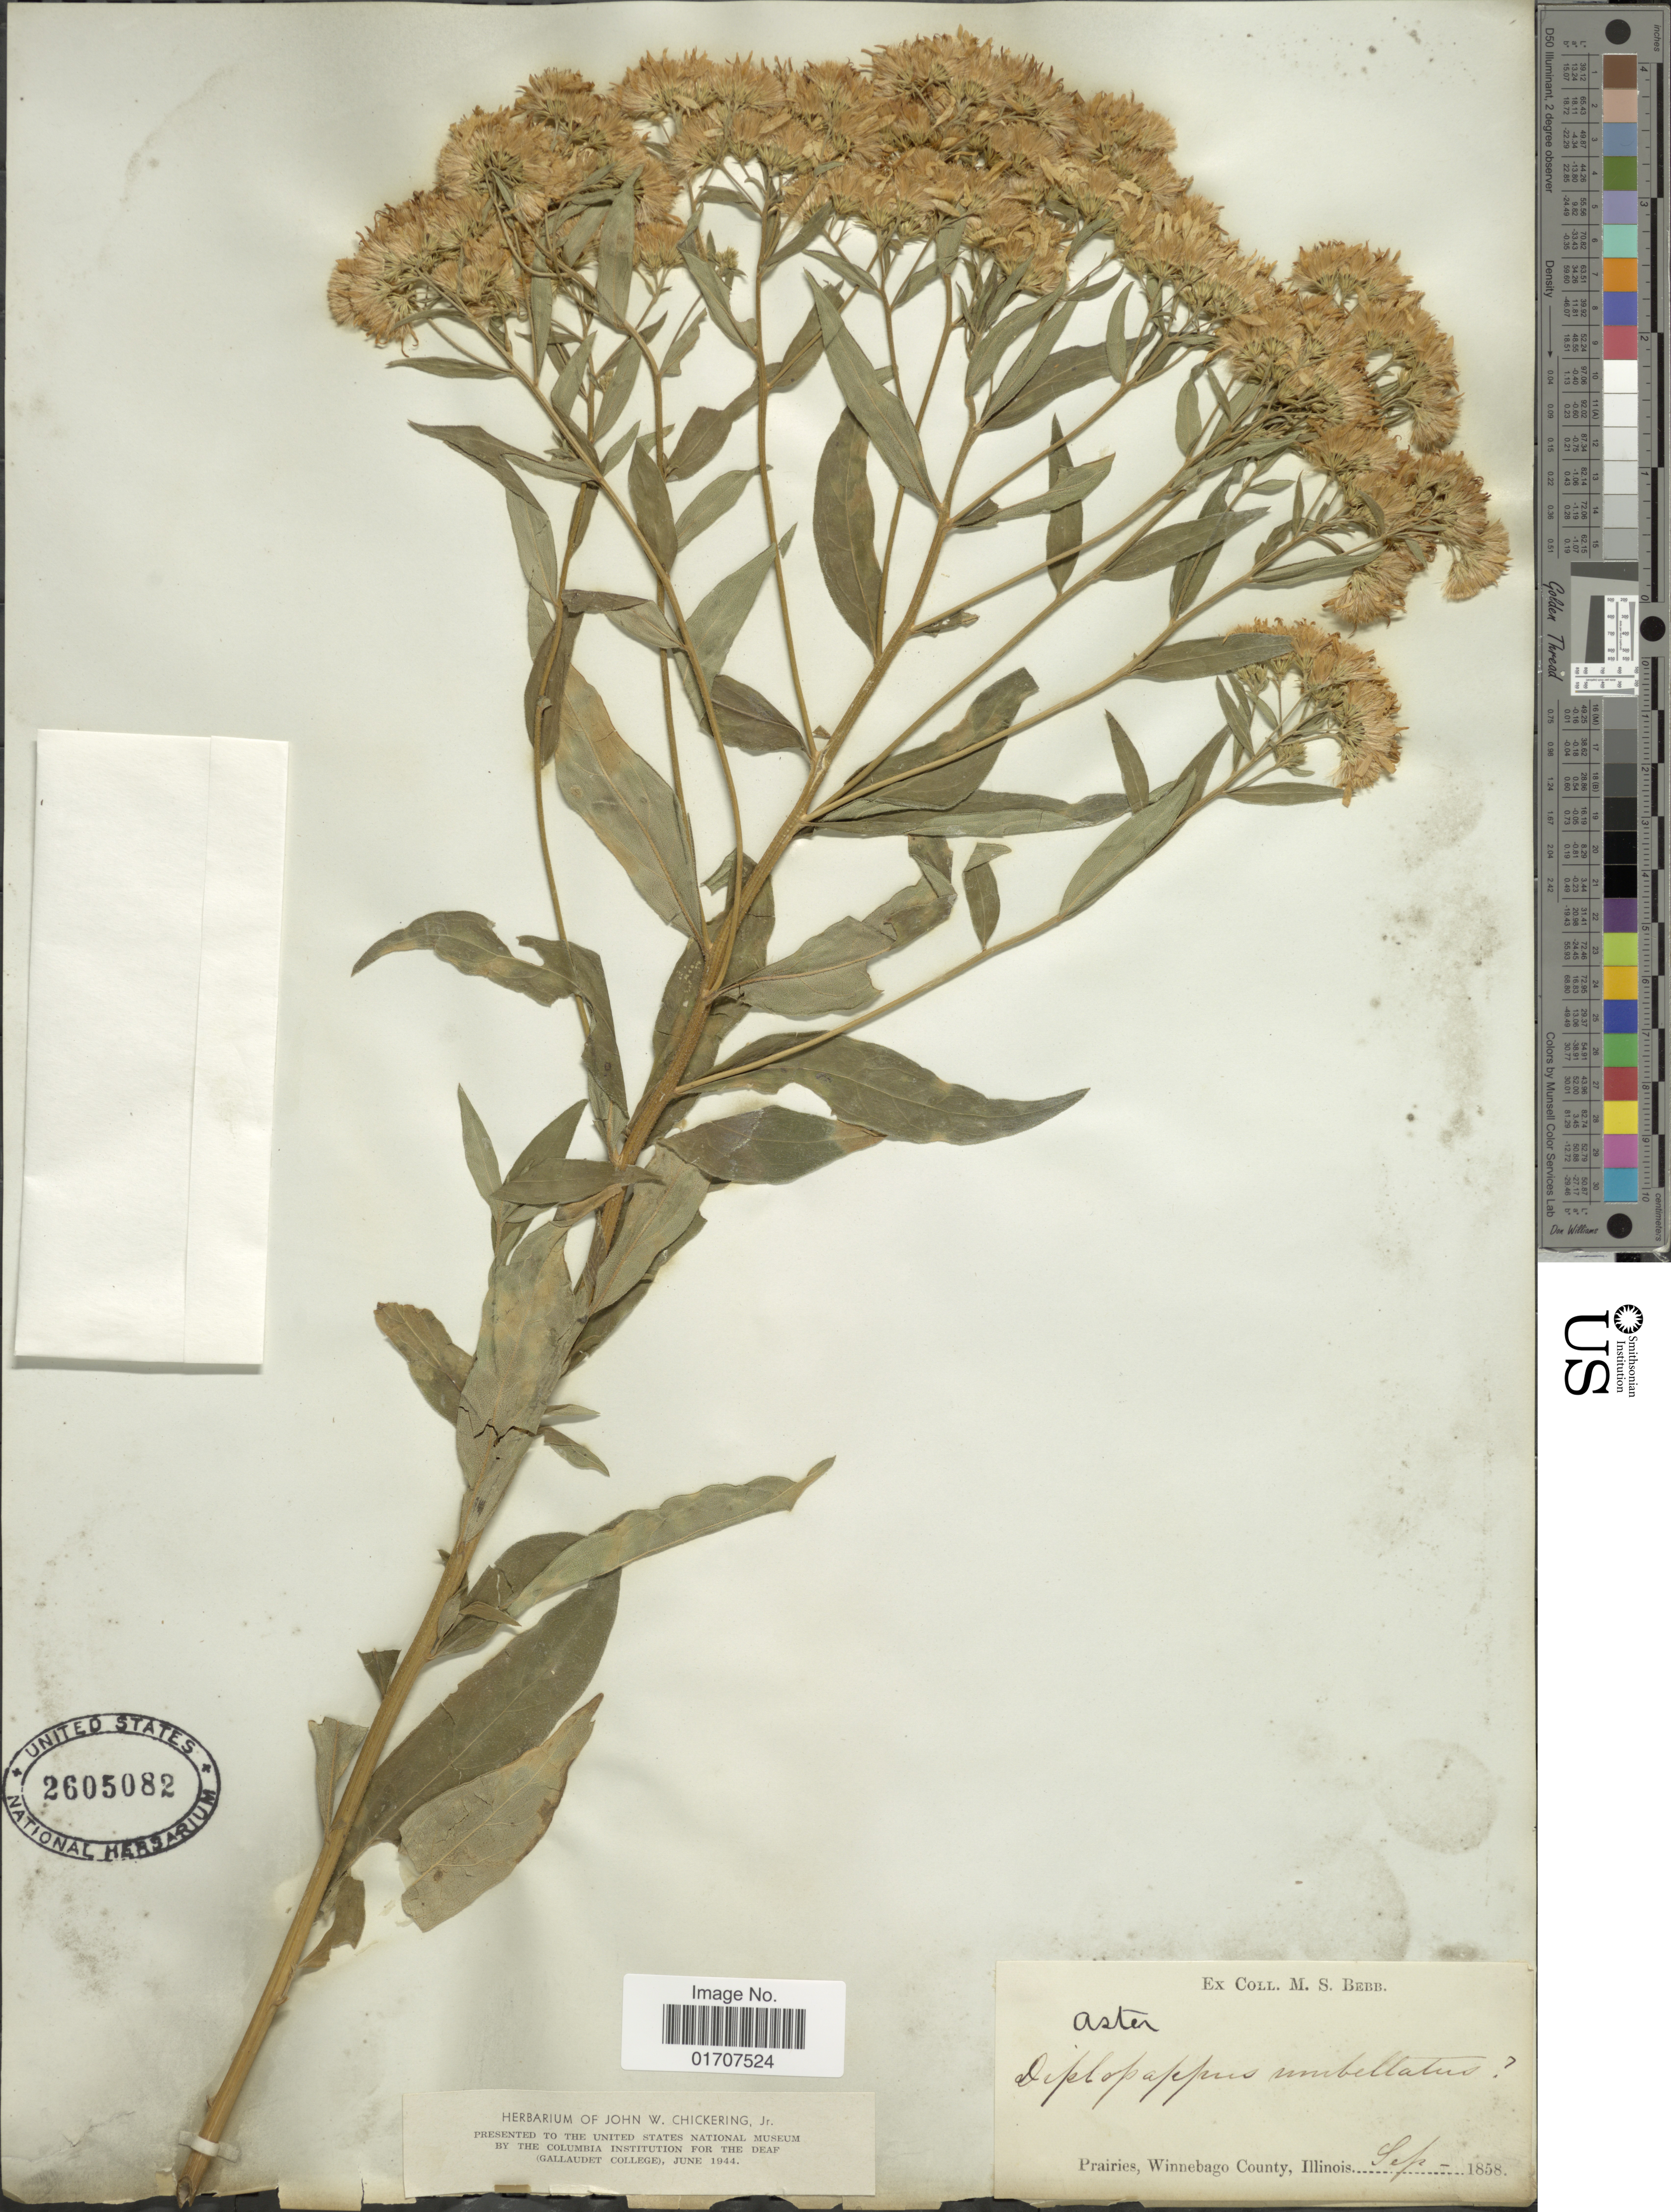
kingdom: Plantae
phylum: Tracheophyta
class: Magnoliopsida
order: Asterales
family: Asteraceae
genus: Doellingeria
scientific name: Doellingeria umbellata var. umbellata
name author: Nees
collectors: M. Bebb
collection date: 1858-09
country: United States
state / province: Illinois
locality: Prairies, Winnebago County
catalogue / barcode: US 2605082